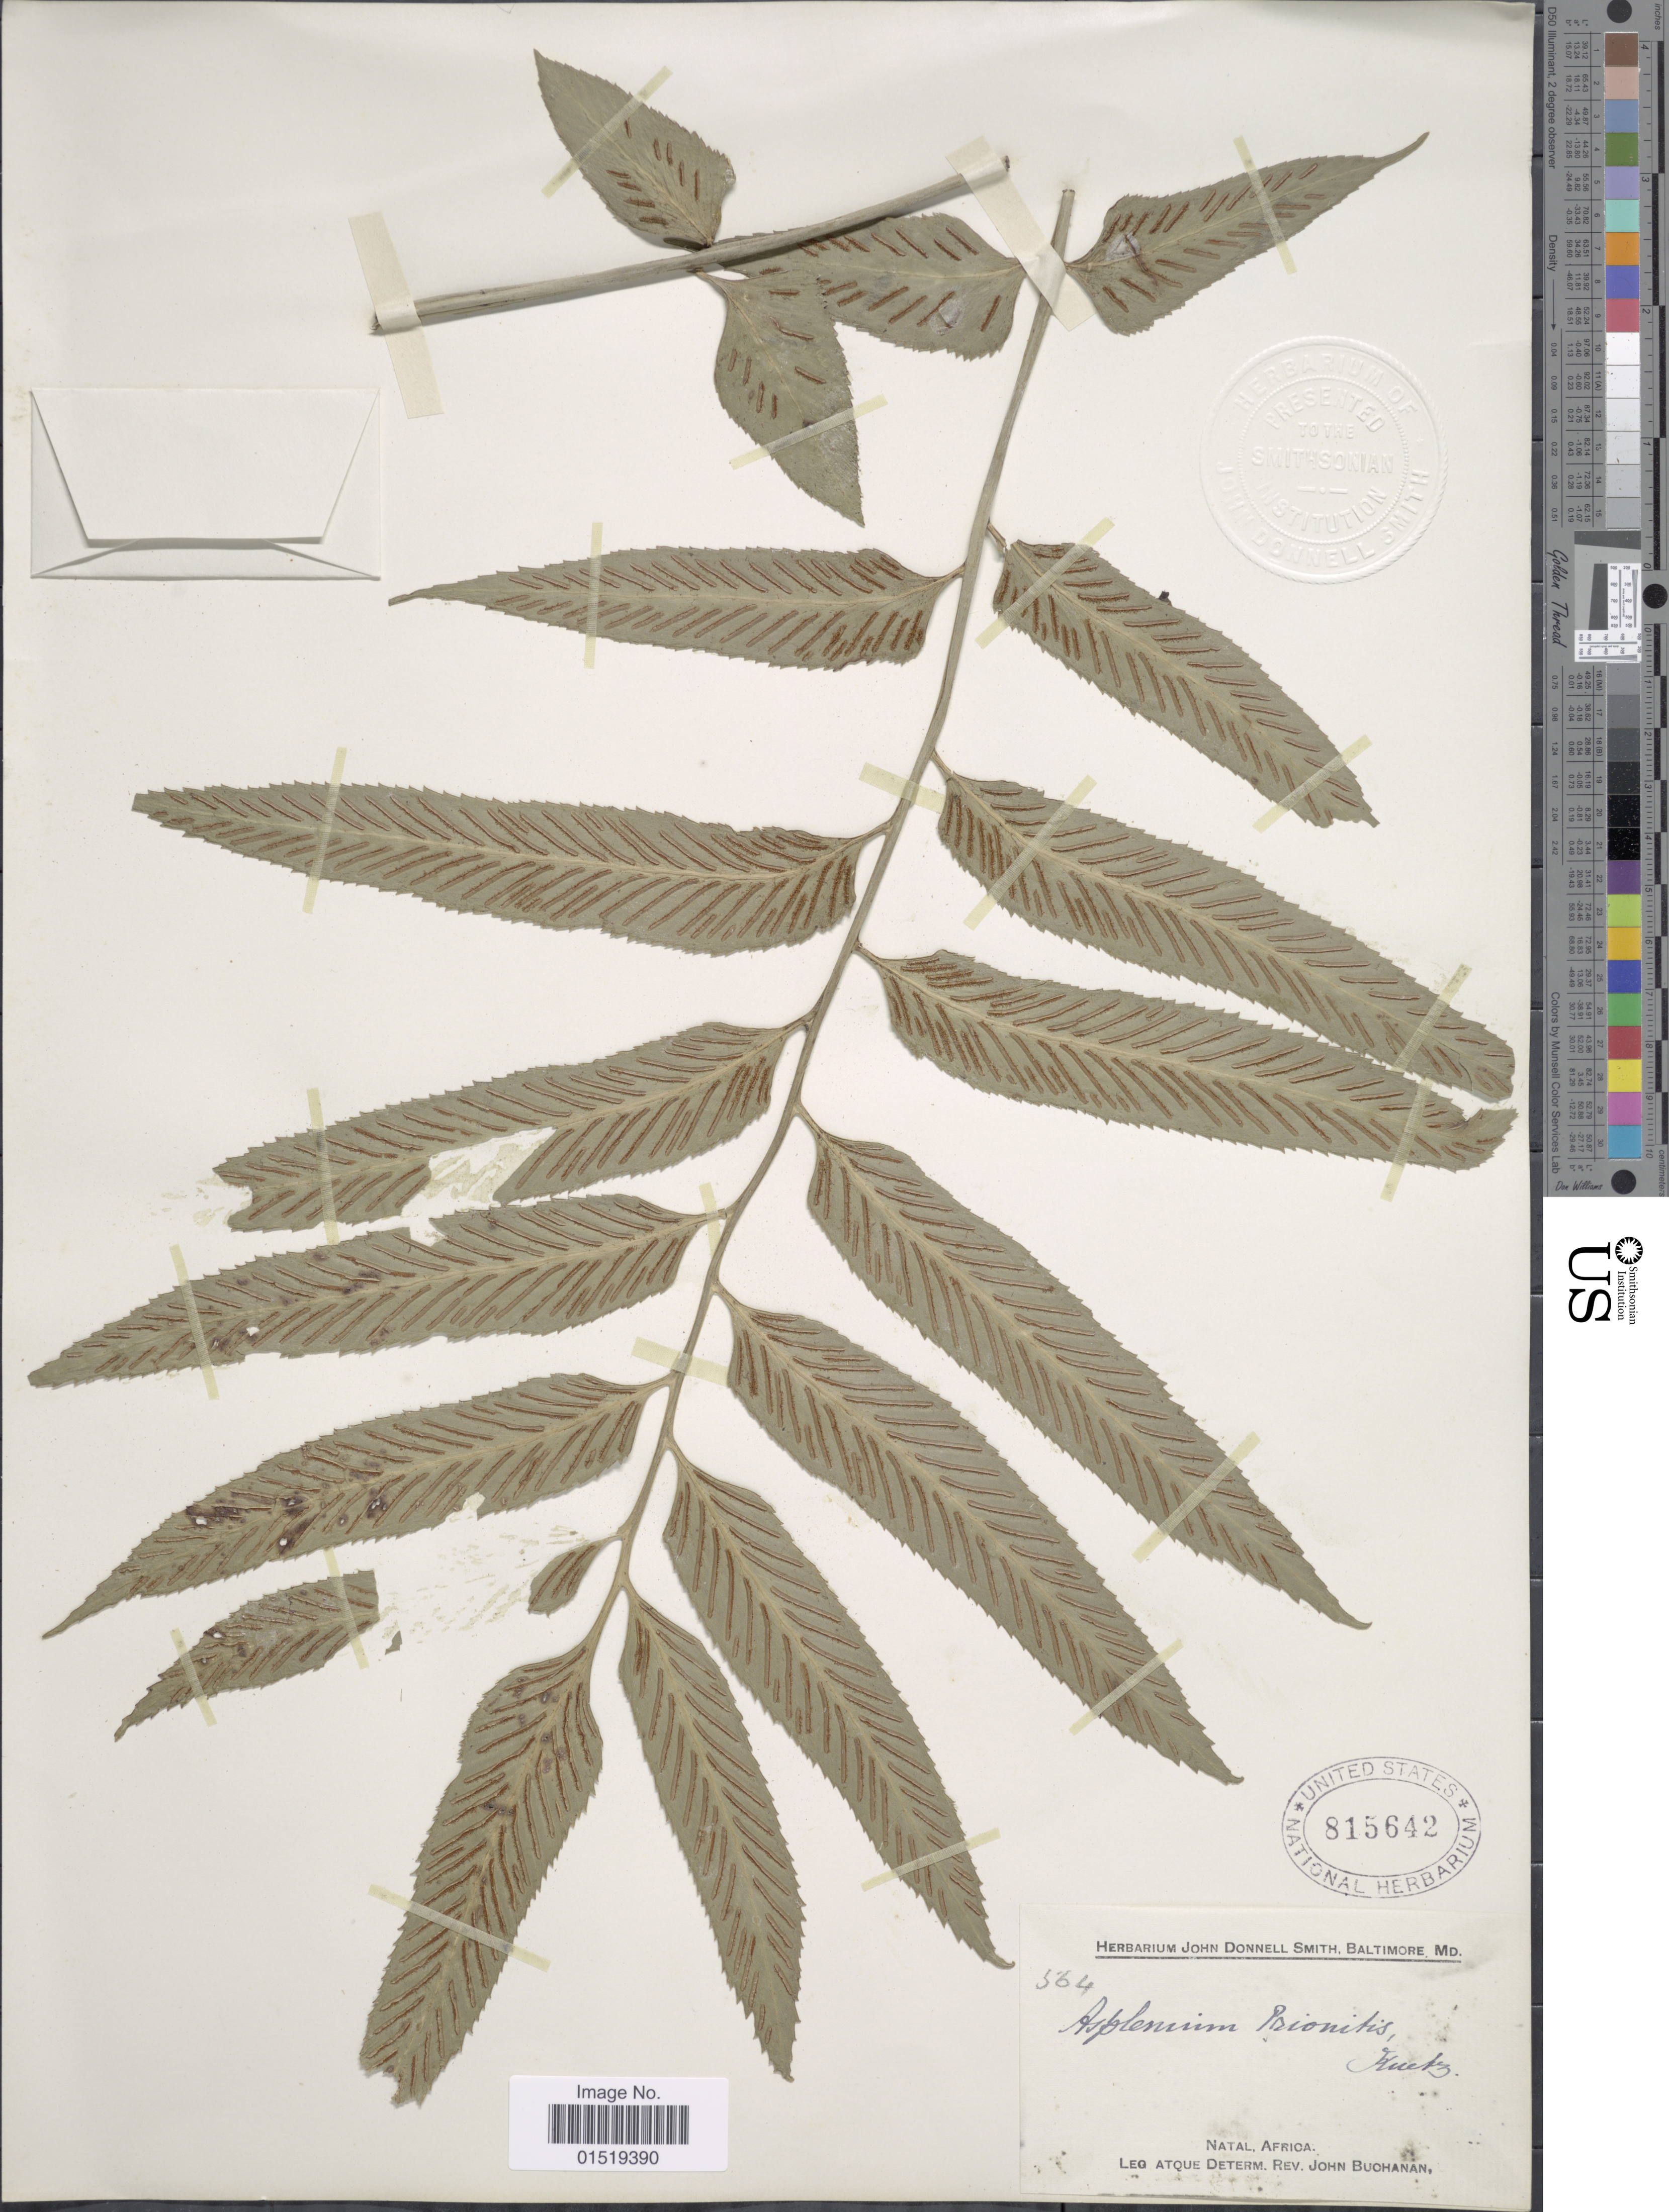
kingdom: Plantae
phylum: Tracheophyta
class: Polypodiopsida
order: Polypodiales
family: Aspleniaceae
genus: Asplenium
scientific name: Asplenium prionitis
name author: Kunze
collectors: J. Buchanan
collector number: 564*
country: South Africa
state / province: KwaZulu-Natal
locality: Natal.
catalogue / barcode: US 815642